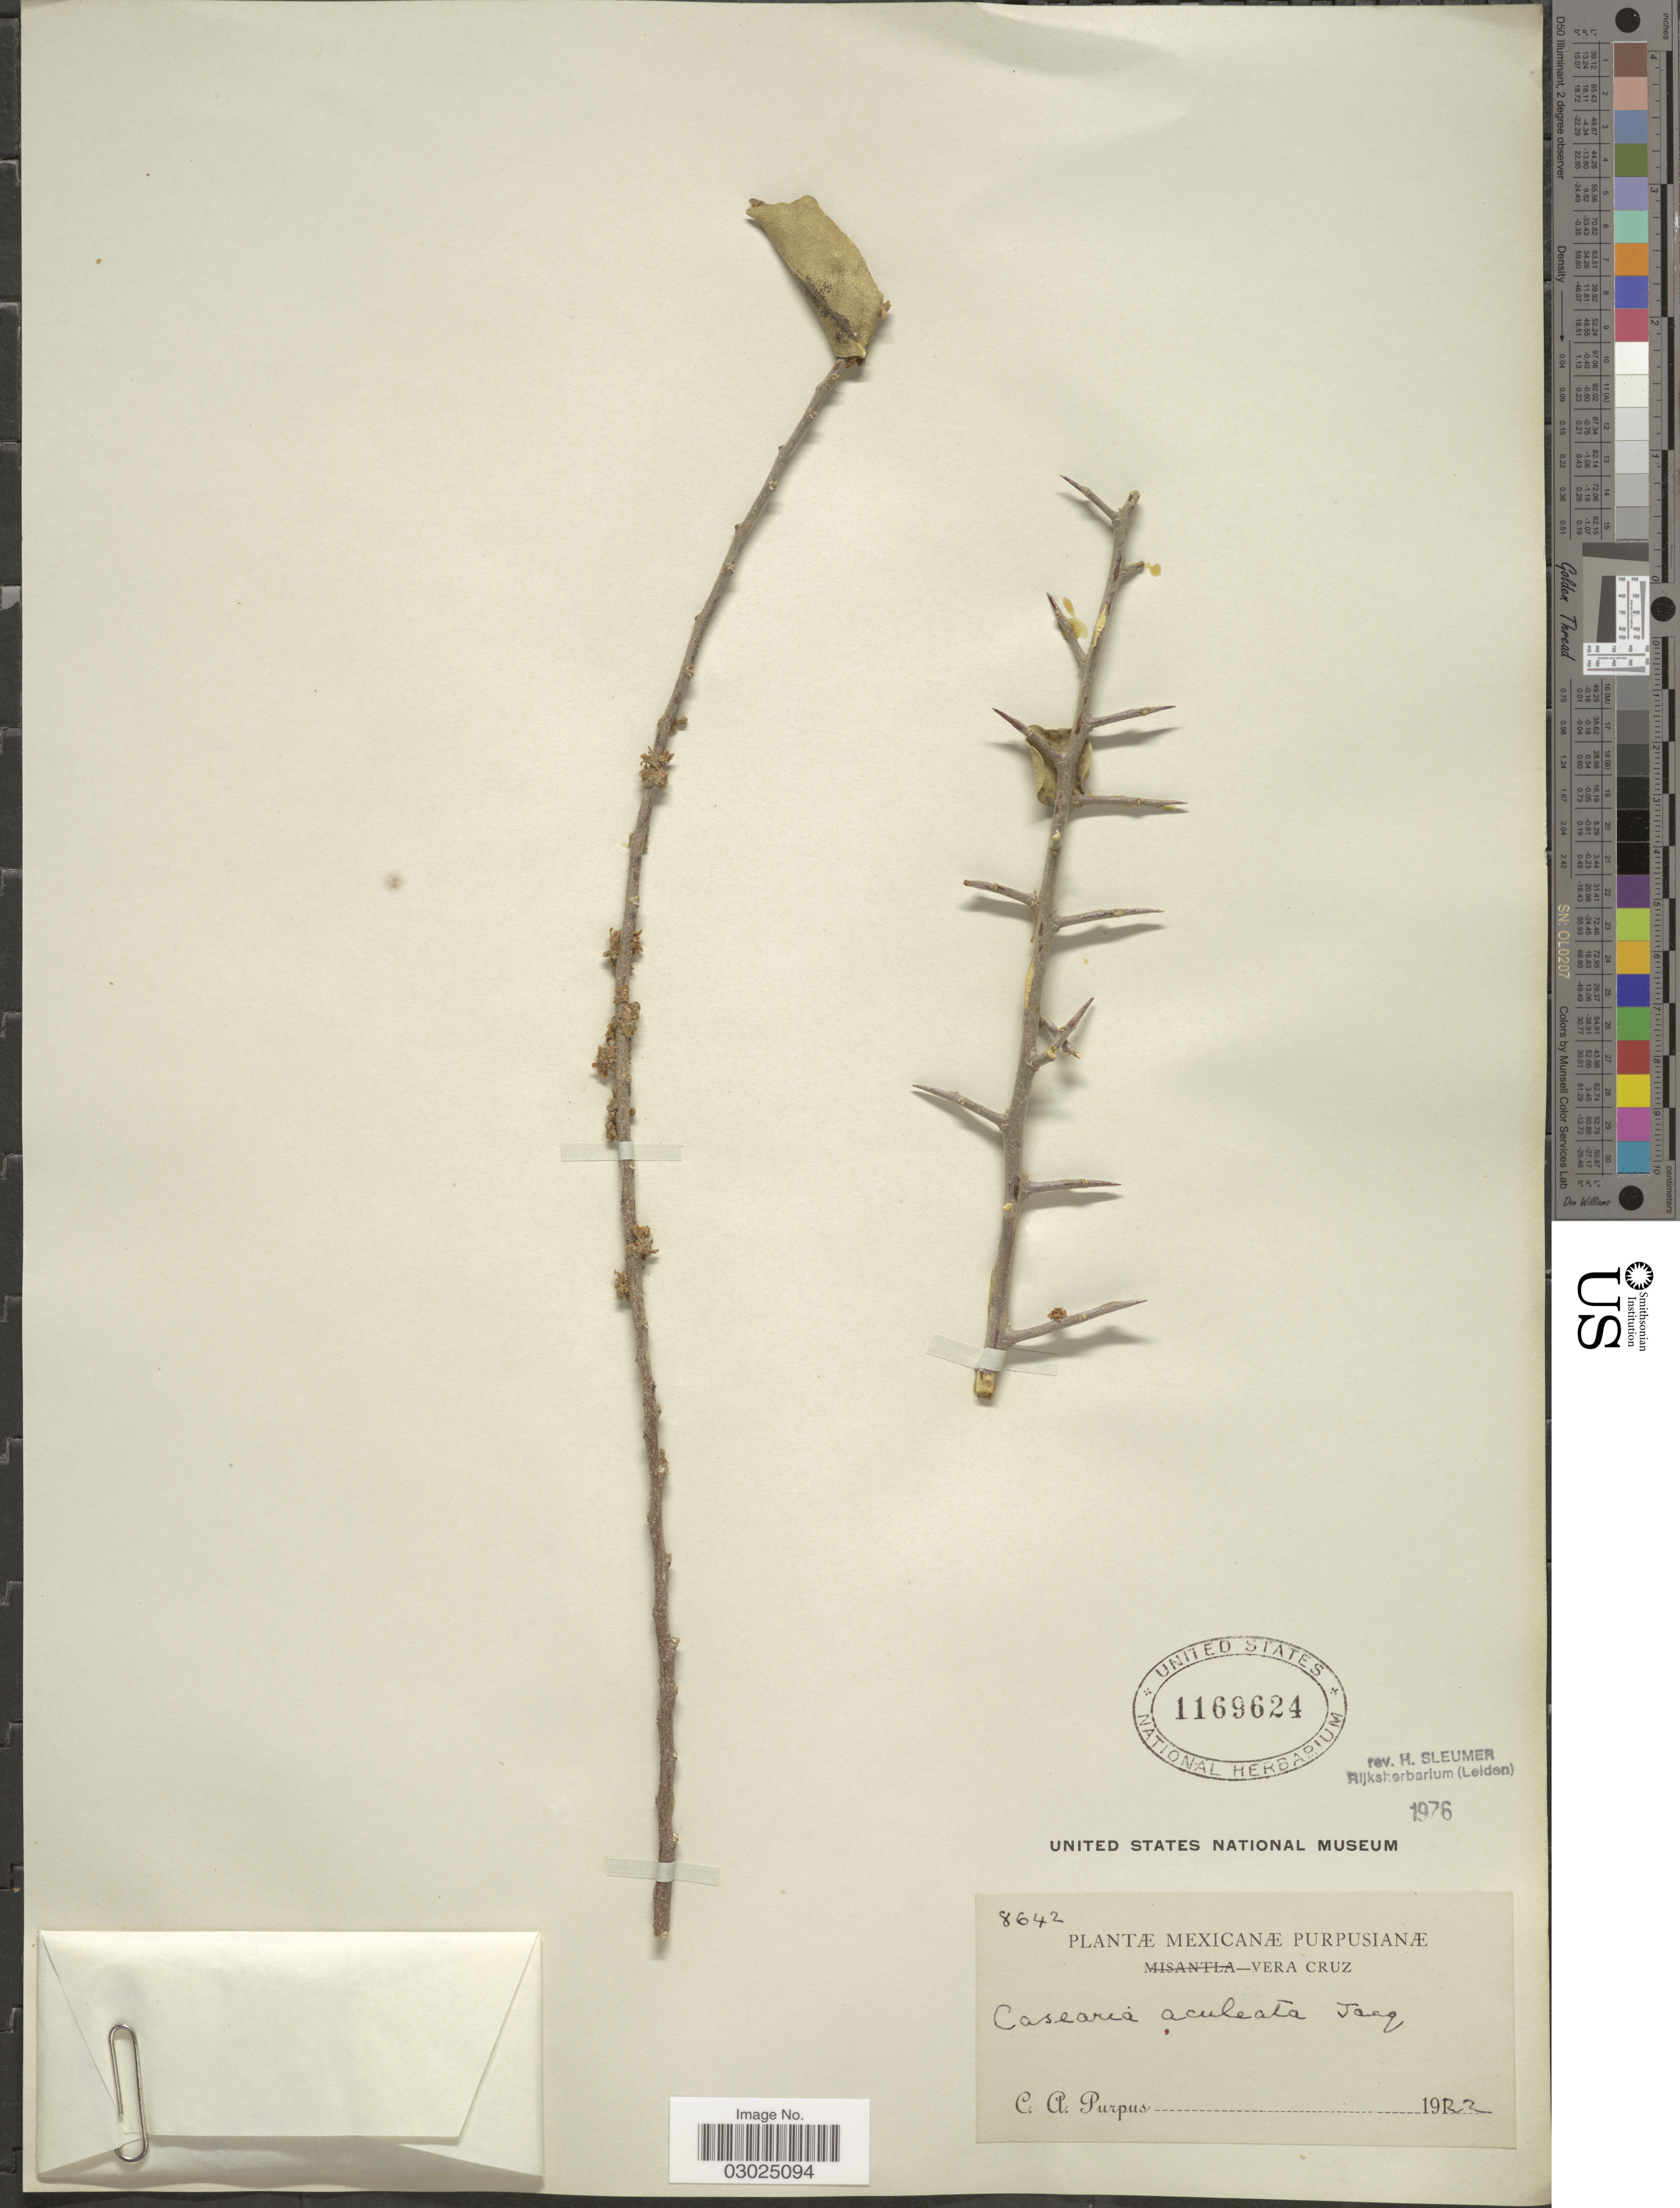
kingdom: Plantae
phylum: Tracheophyta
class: Magnoliopsida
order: Malpighiales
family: Salicaceae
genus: Casearia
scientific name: Casearia aculeata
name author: Jacq.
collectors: C. A. Purpus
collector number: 8642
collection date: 1922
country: Mexico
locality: Vera Cruz.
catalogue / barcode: US 1169624